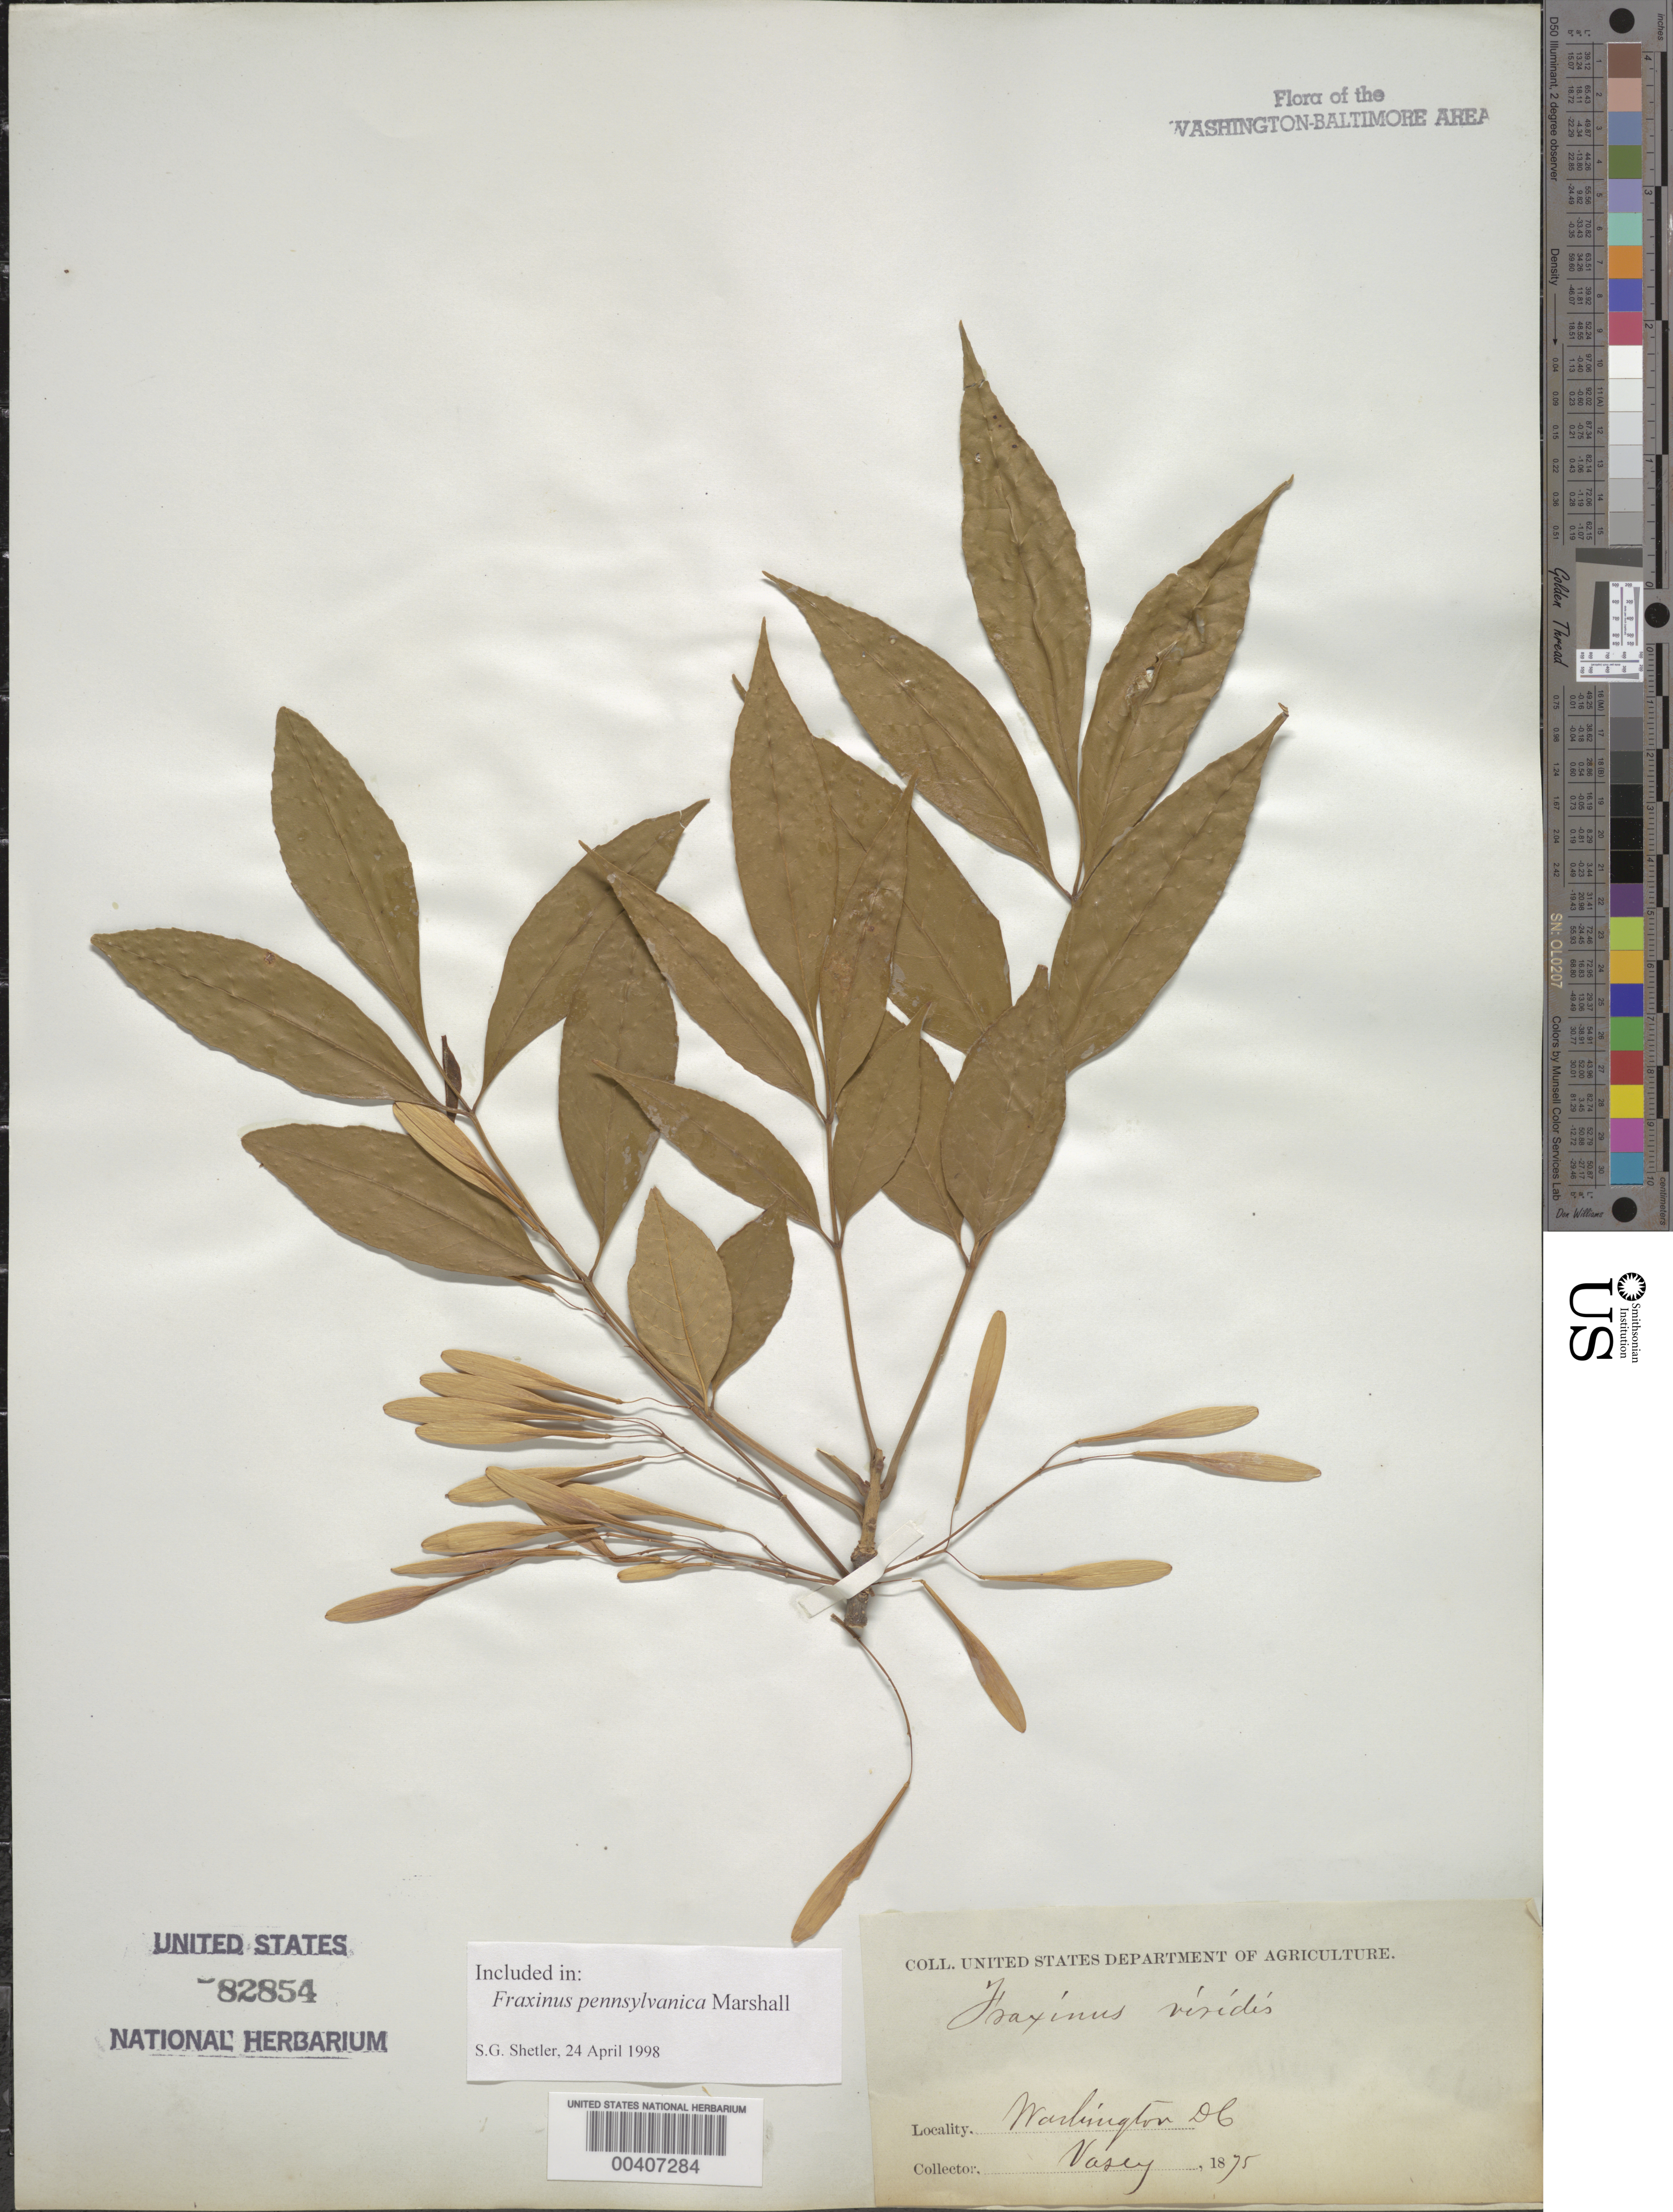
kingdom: Plantae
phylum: Tracheophyta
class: Magnoliopsida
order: Lamiales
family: Oleaceae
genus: Fraxinus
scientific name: Fraxinus pennsylvanica var. subintegerrima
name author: Marshall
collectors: G. Vasey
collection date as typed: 1875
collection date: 1875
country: United States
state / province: District of Columbia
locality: Washington, DC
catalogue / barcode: US 82854